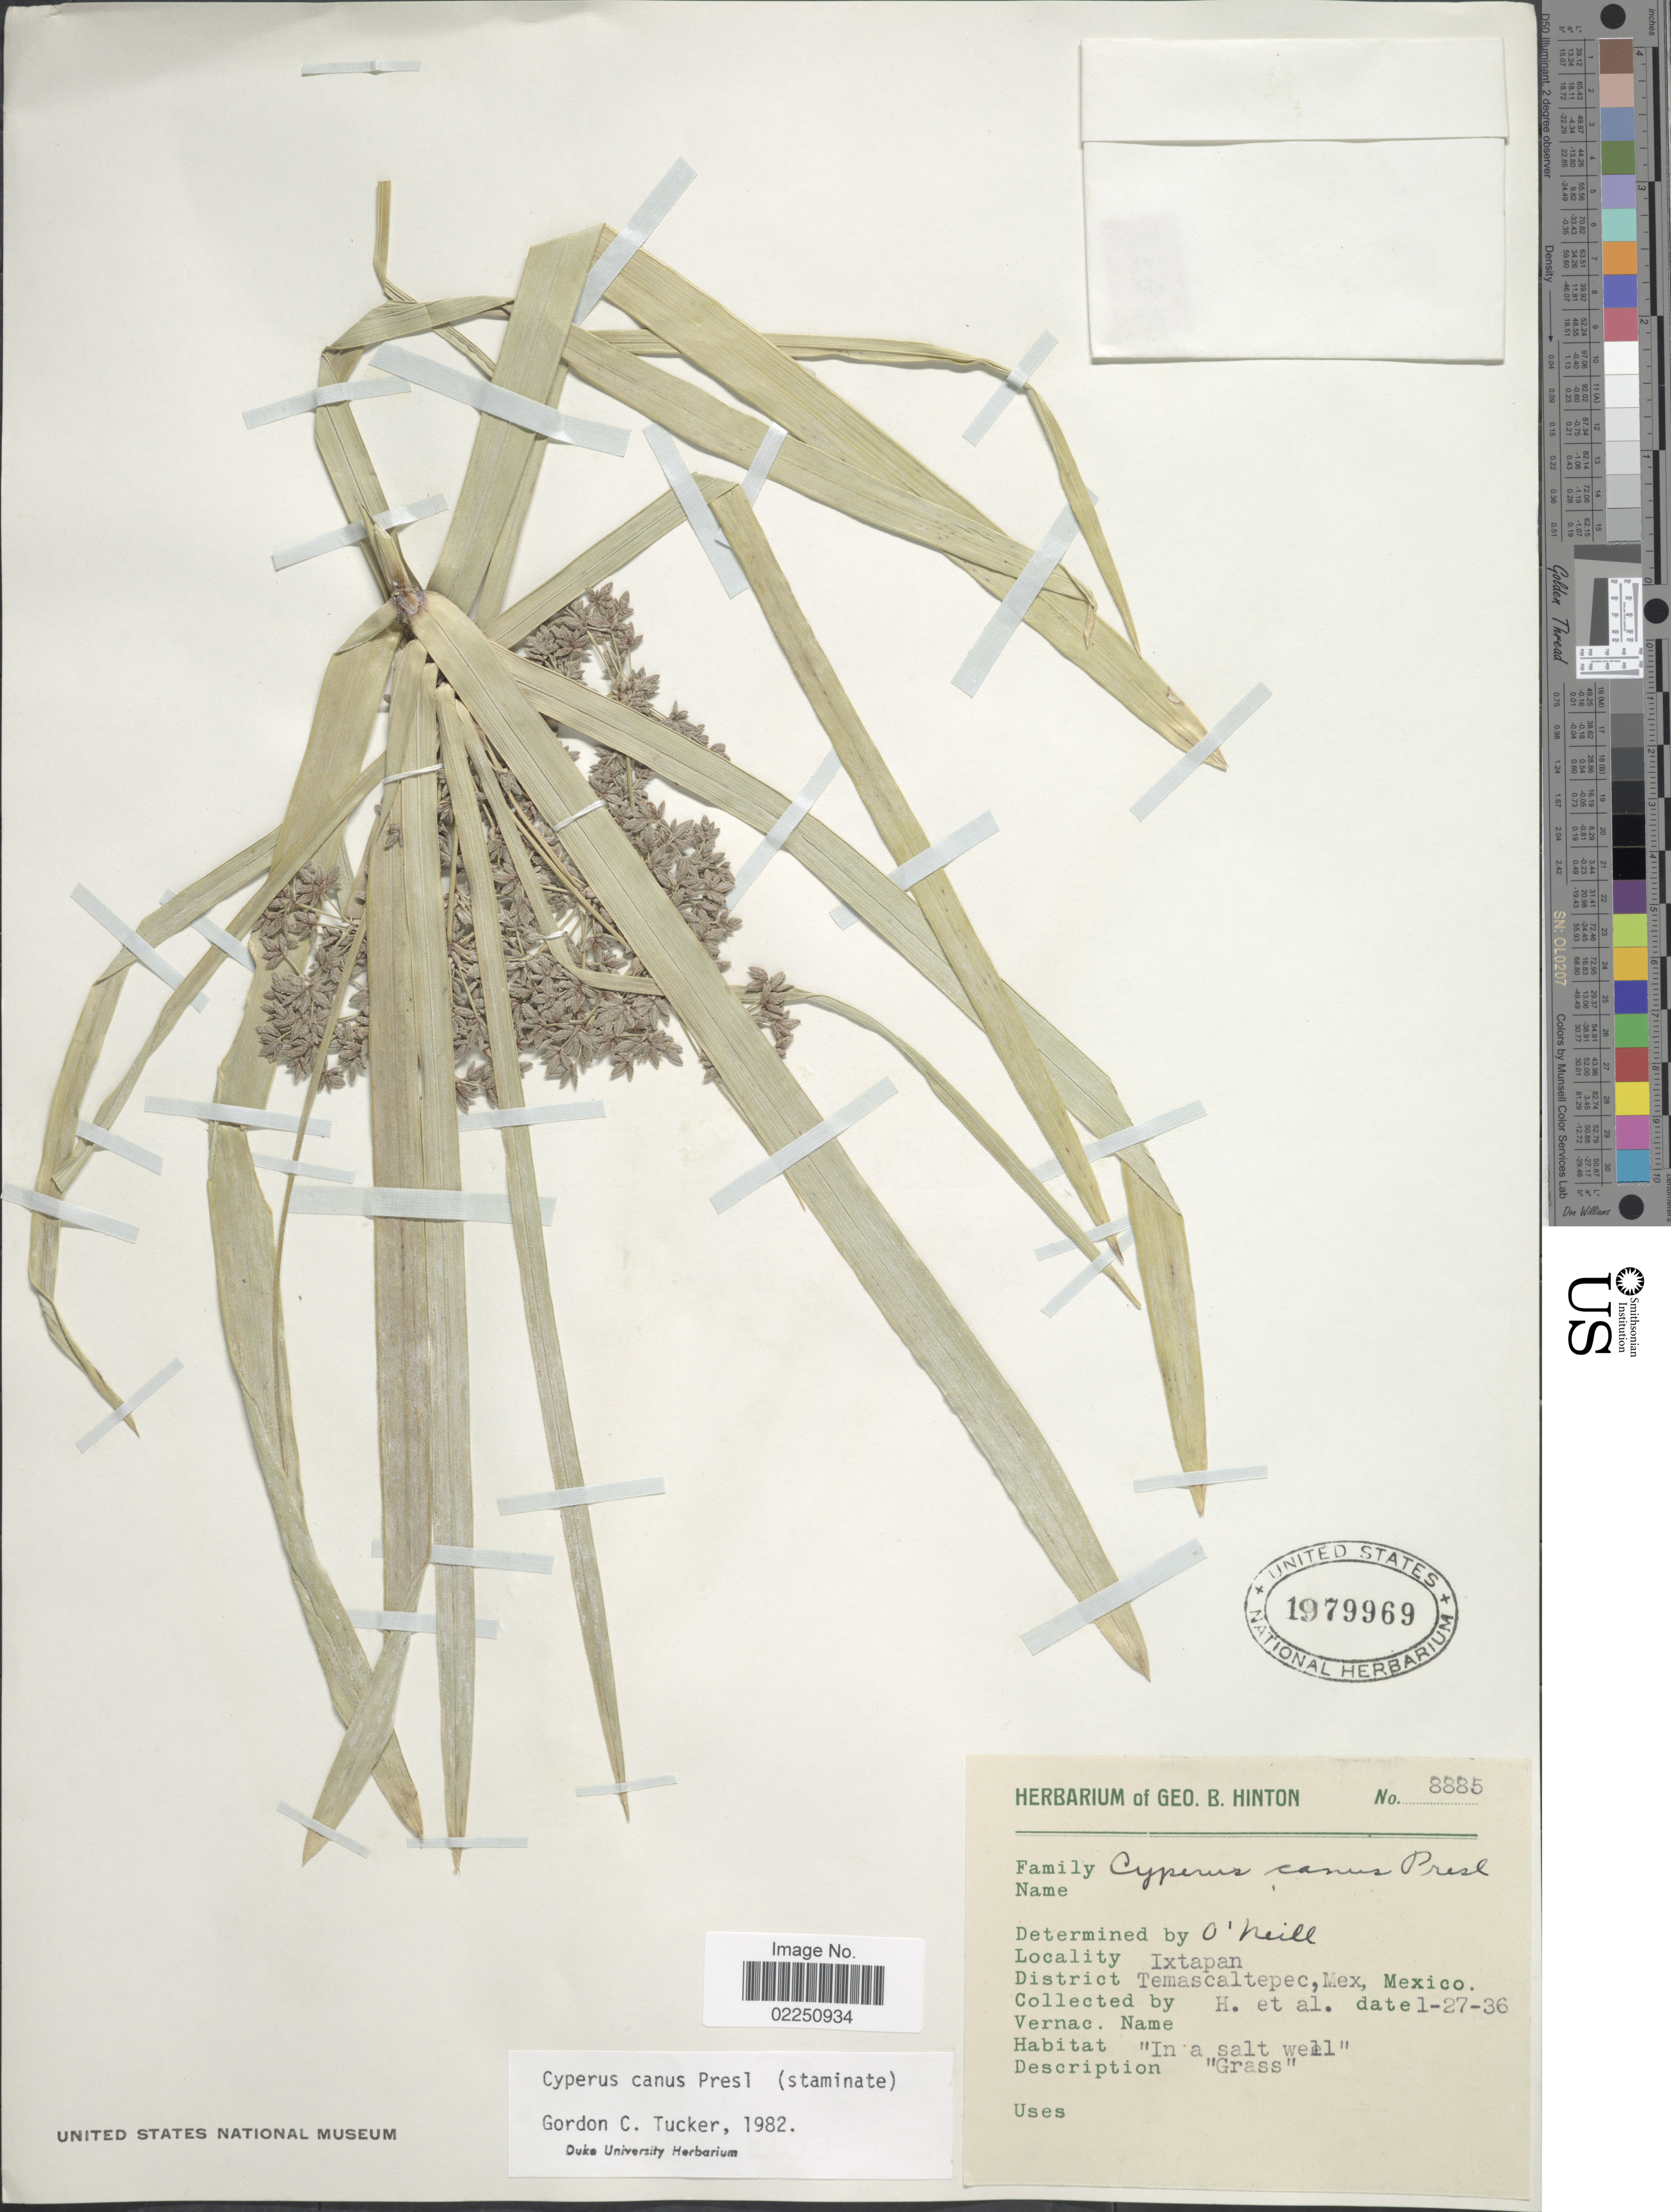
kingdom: Plantae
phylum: Tracheophyta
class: Liliopsida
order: Poales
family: Cyperaceae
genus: Cyperus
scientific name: Cyperus canus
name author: J. Presl & C. Presl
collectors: G. B. Hinton & et al.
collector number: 8885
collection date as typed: Transcribed d/m/y: 27/1/36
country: Mexico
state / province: México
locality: Ixtapan. District Temascaltepec, Mex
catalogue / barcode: US 1979969